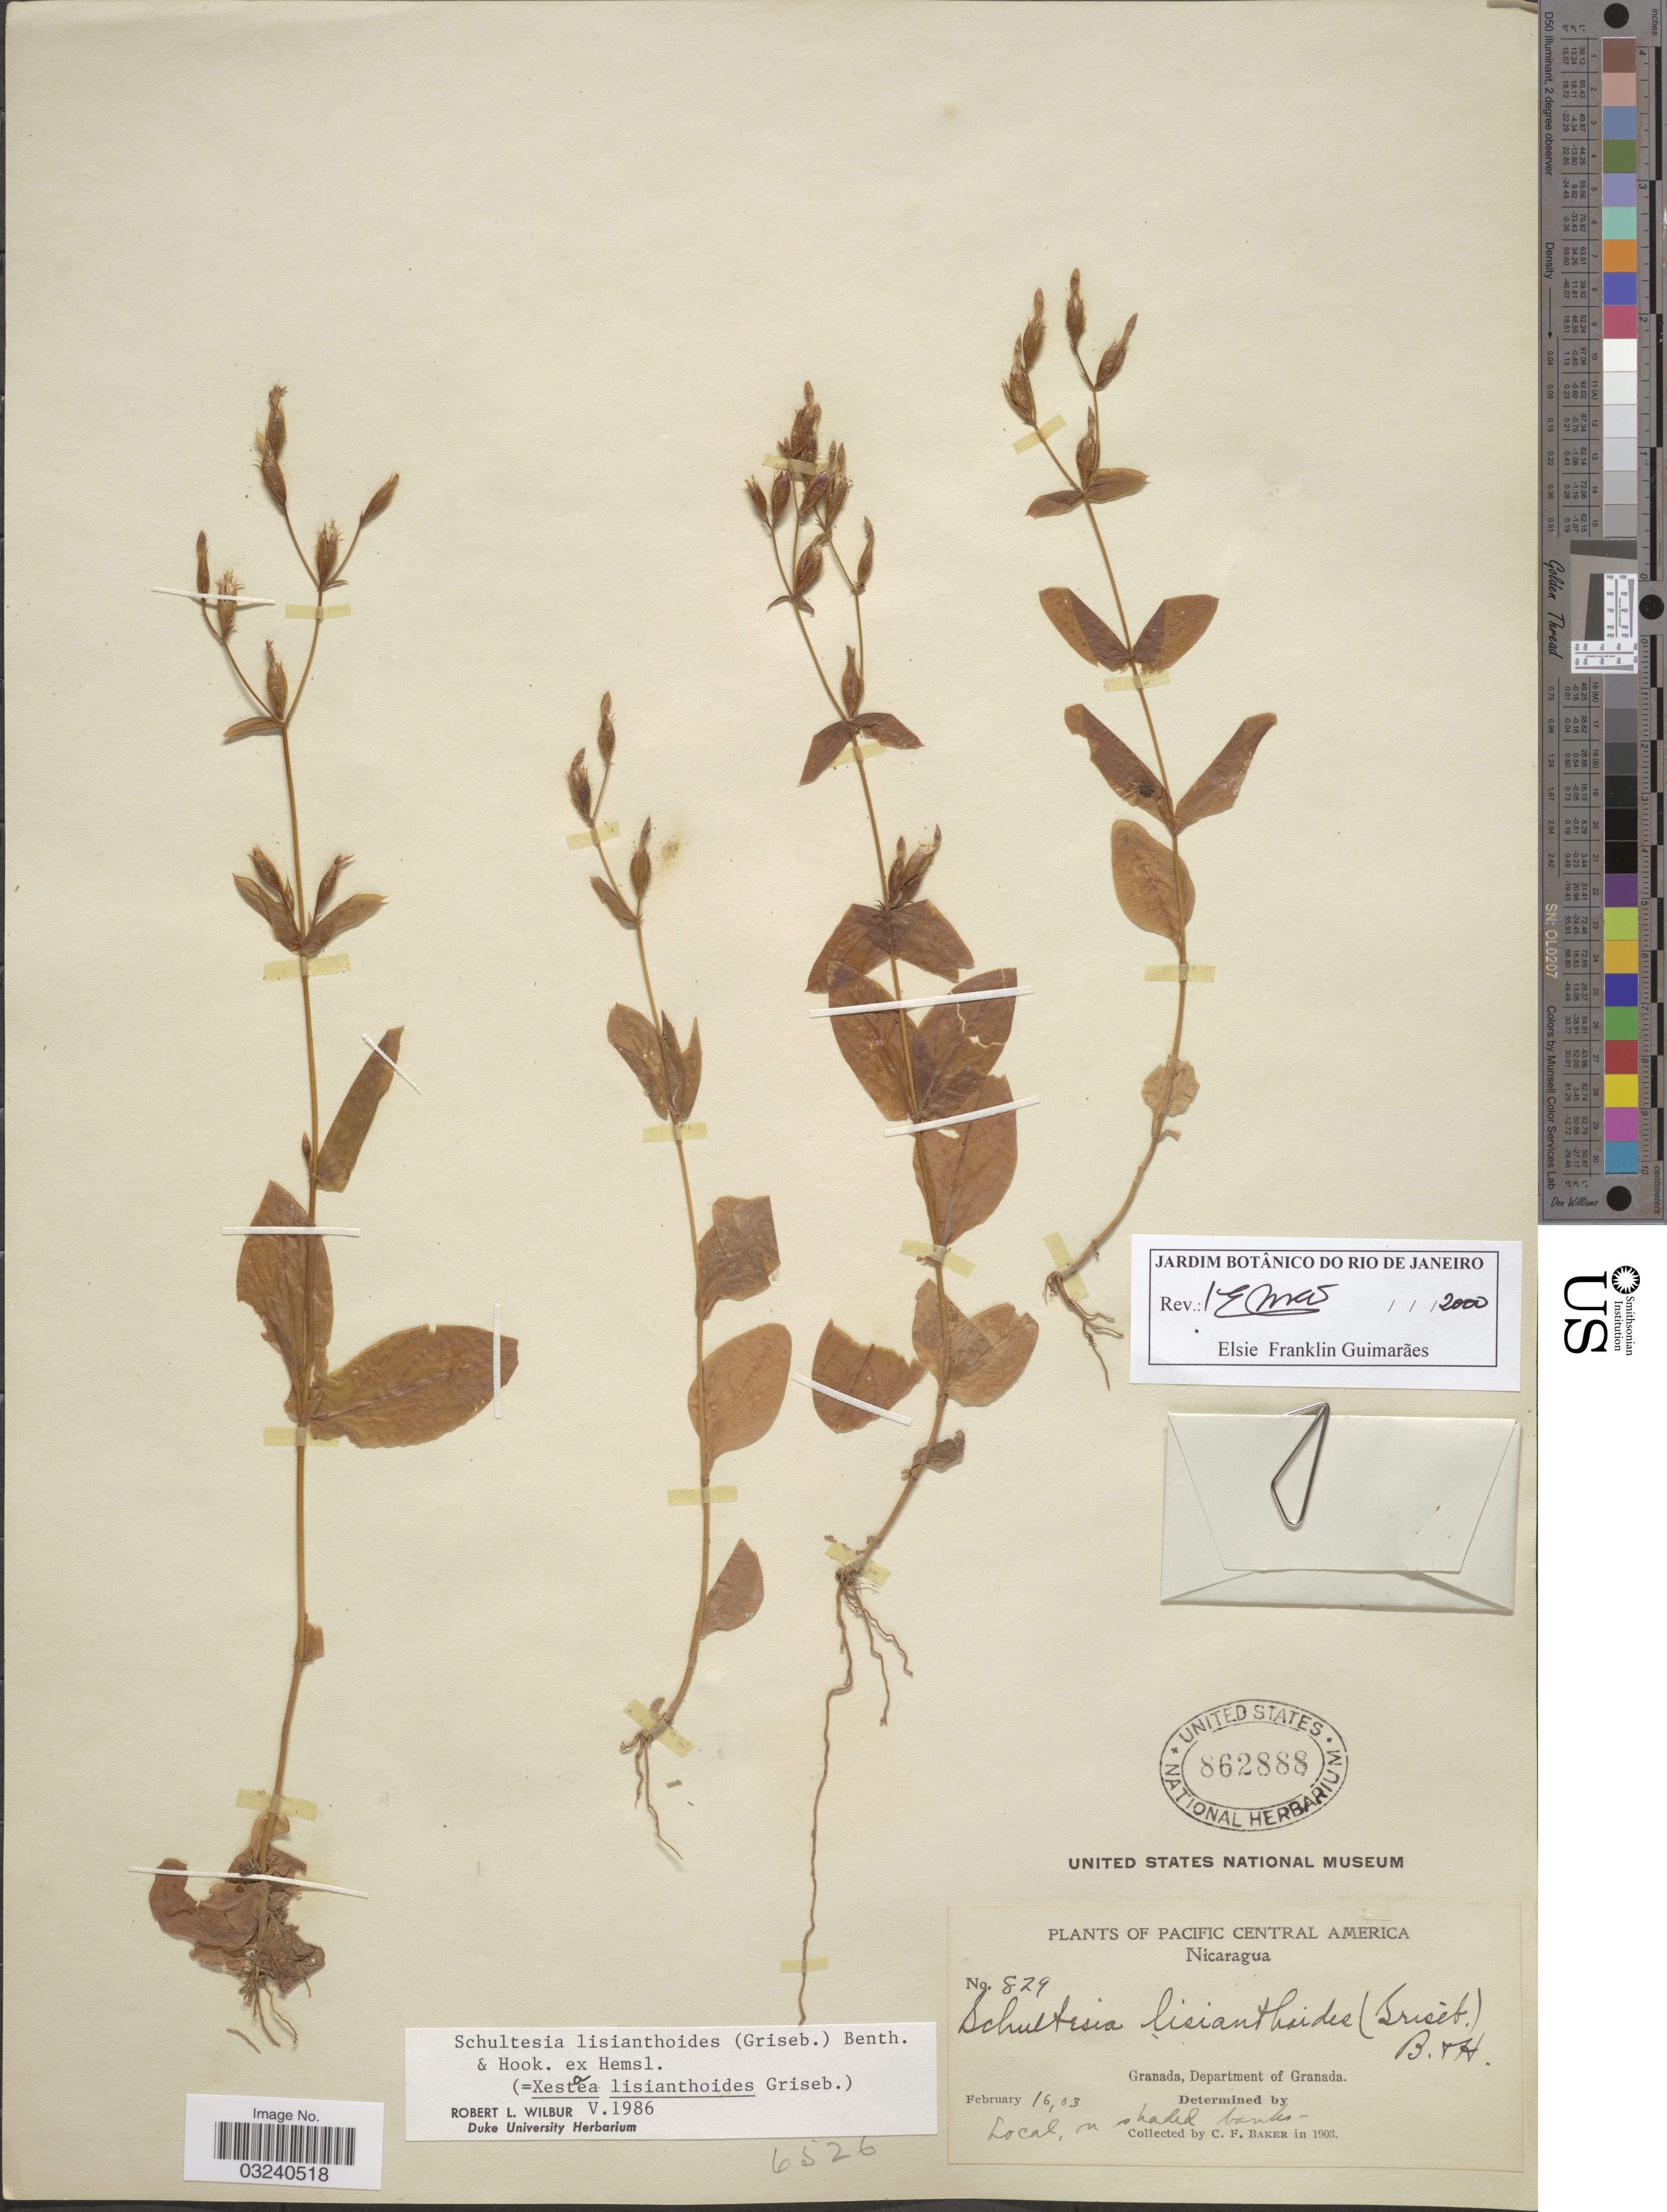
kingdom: Plantae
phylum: Tracheophyta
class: Magnoliopsida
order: Gentianales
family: Gentianaceae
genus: Schultesia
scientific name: Schultesia lisianthoides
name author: (Griseb.) Benth. & Hook. f. ex Hemsl.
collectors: C. F. Baker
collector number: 829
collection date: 1903-02-16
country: Nicaragua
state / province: Granada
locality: Pacific Central. Granada, Department of Granada.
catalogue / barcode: US 862888